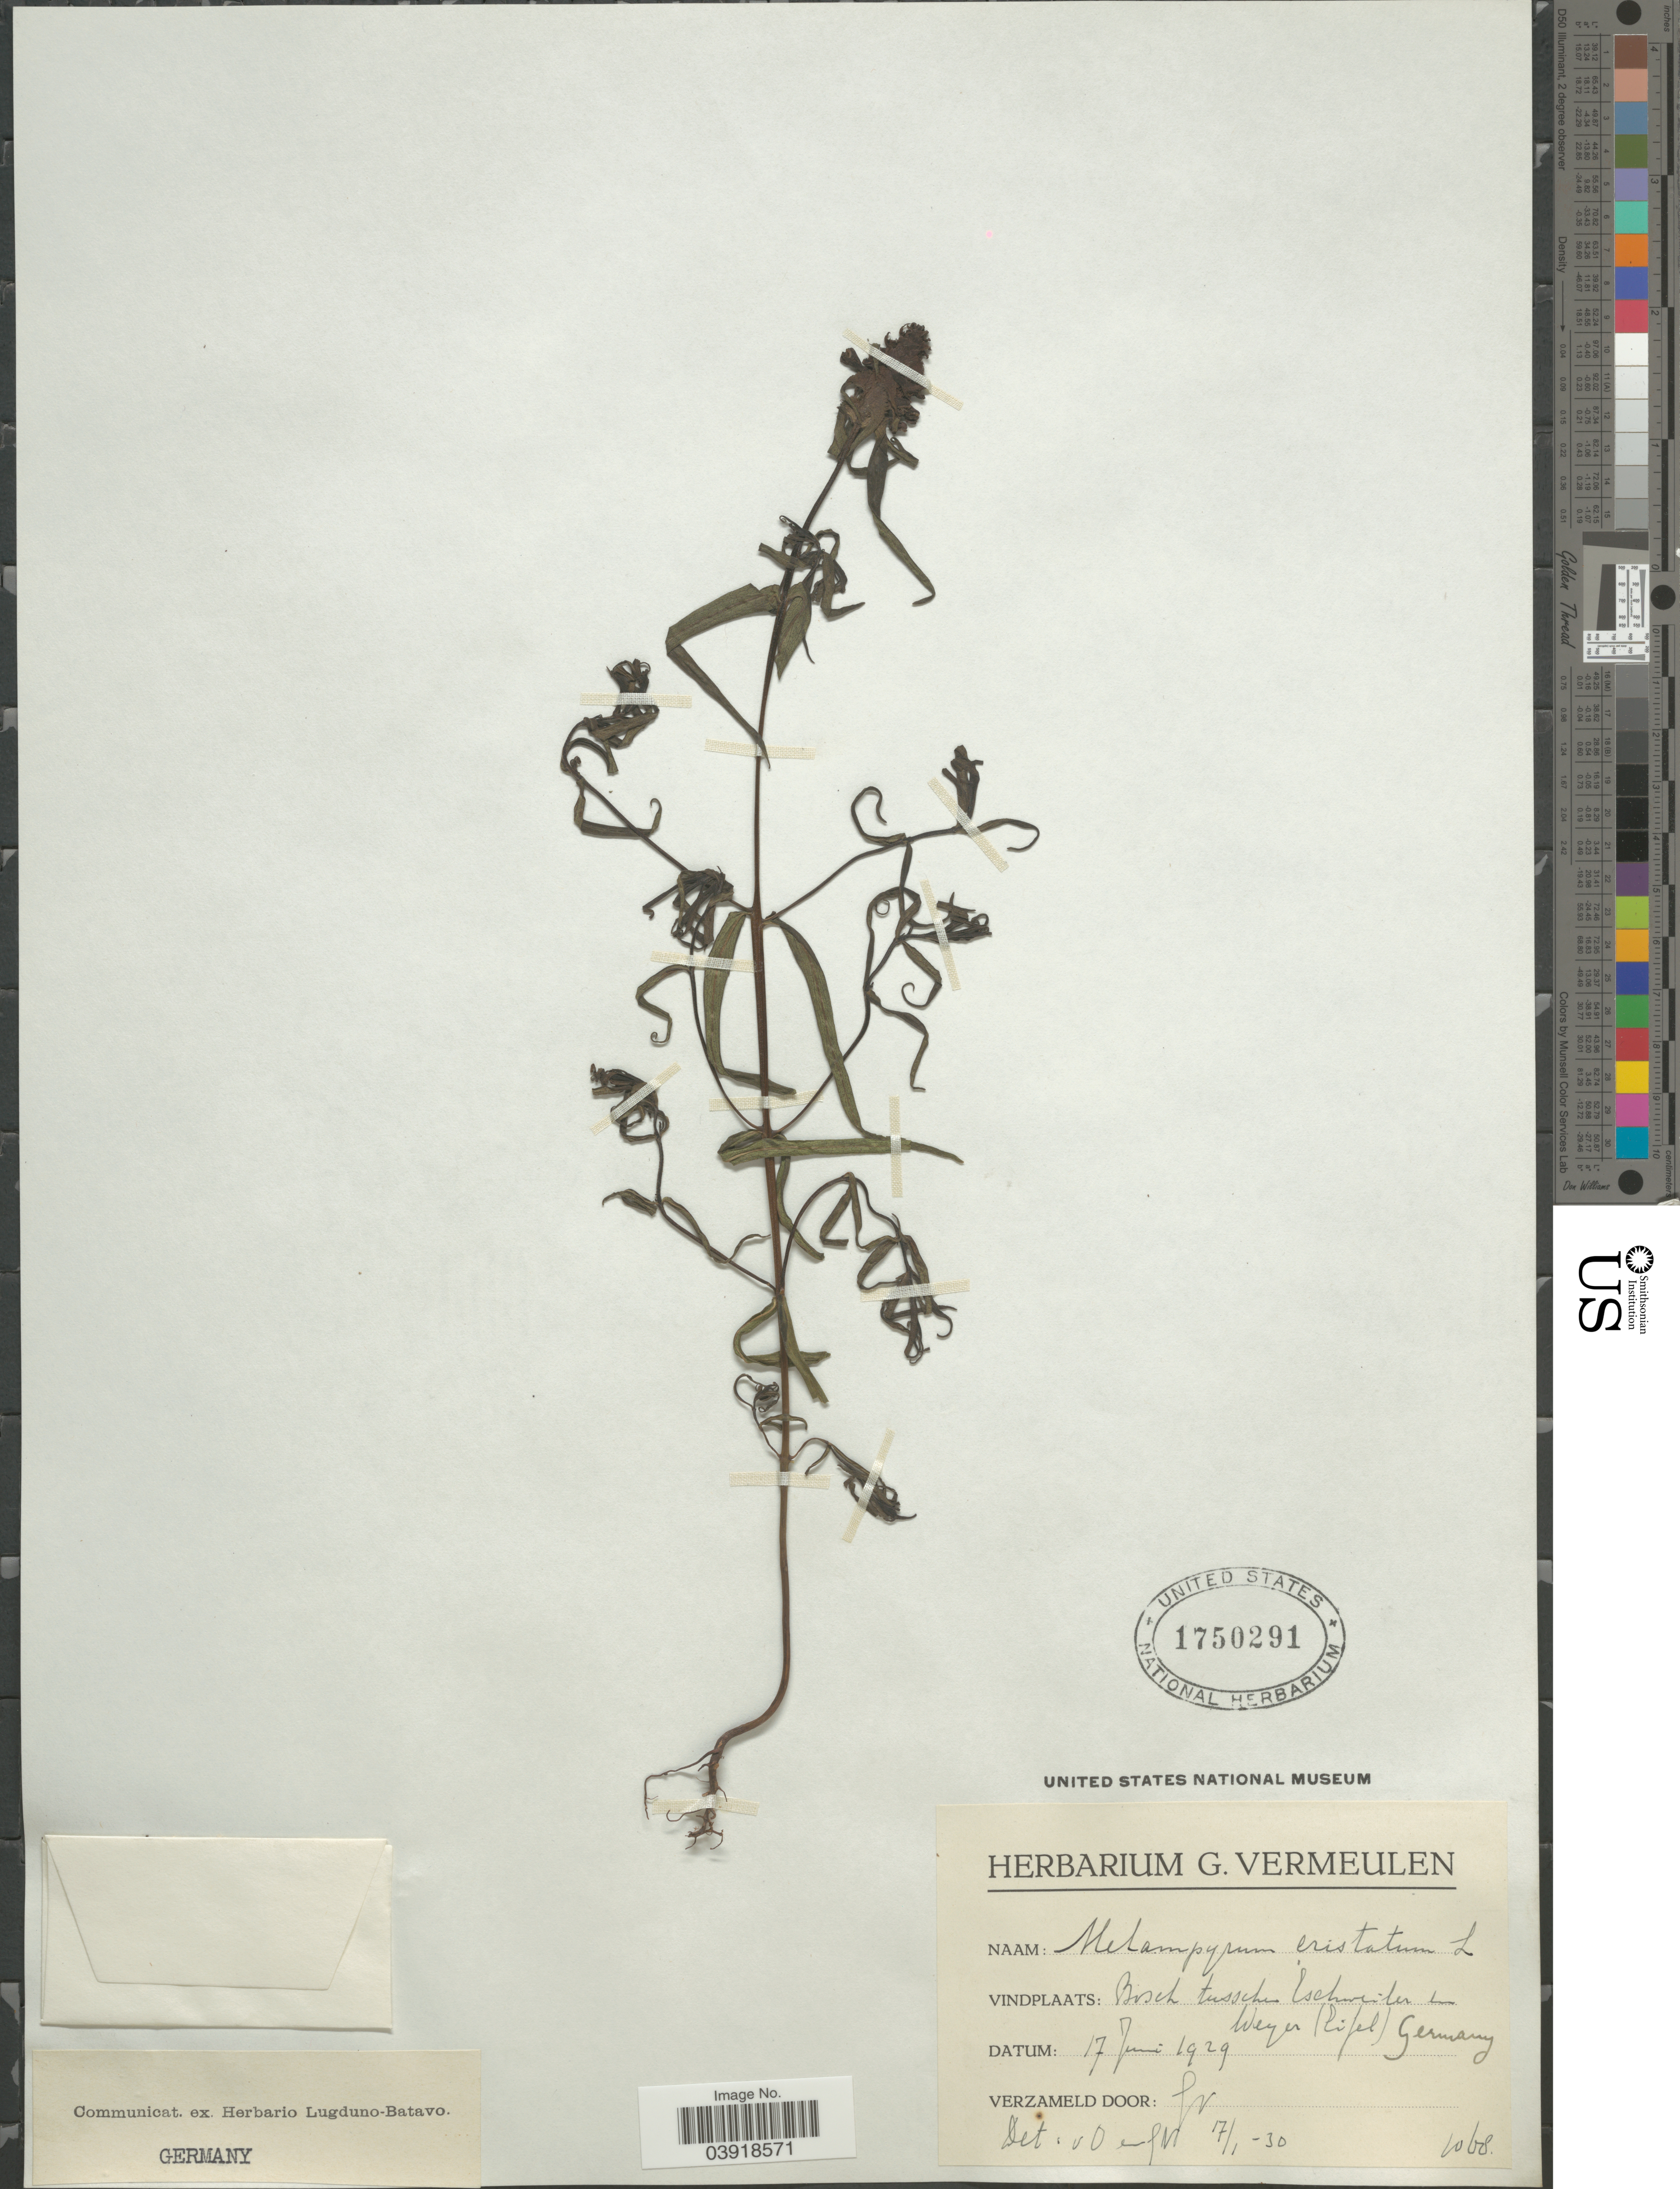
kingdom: Plantae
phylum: Tracheophyta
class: Magnoliopsida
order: Lamiales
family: Orobanchaceae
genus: Melampyrum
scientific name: Melampyrum cristatum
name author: Hablitz ex Steud.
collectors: G. Vermeulen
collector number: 1068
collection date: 1929-06-17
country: Germany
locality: Bisch tusschen Eschweiler en Weyer (Eifel).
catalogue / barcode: US 1750291